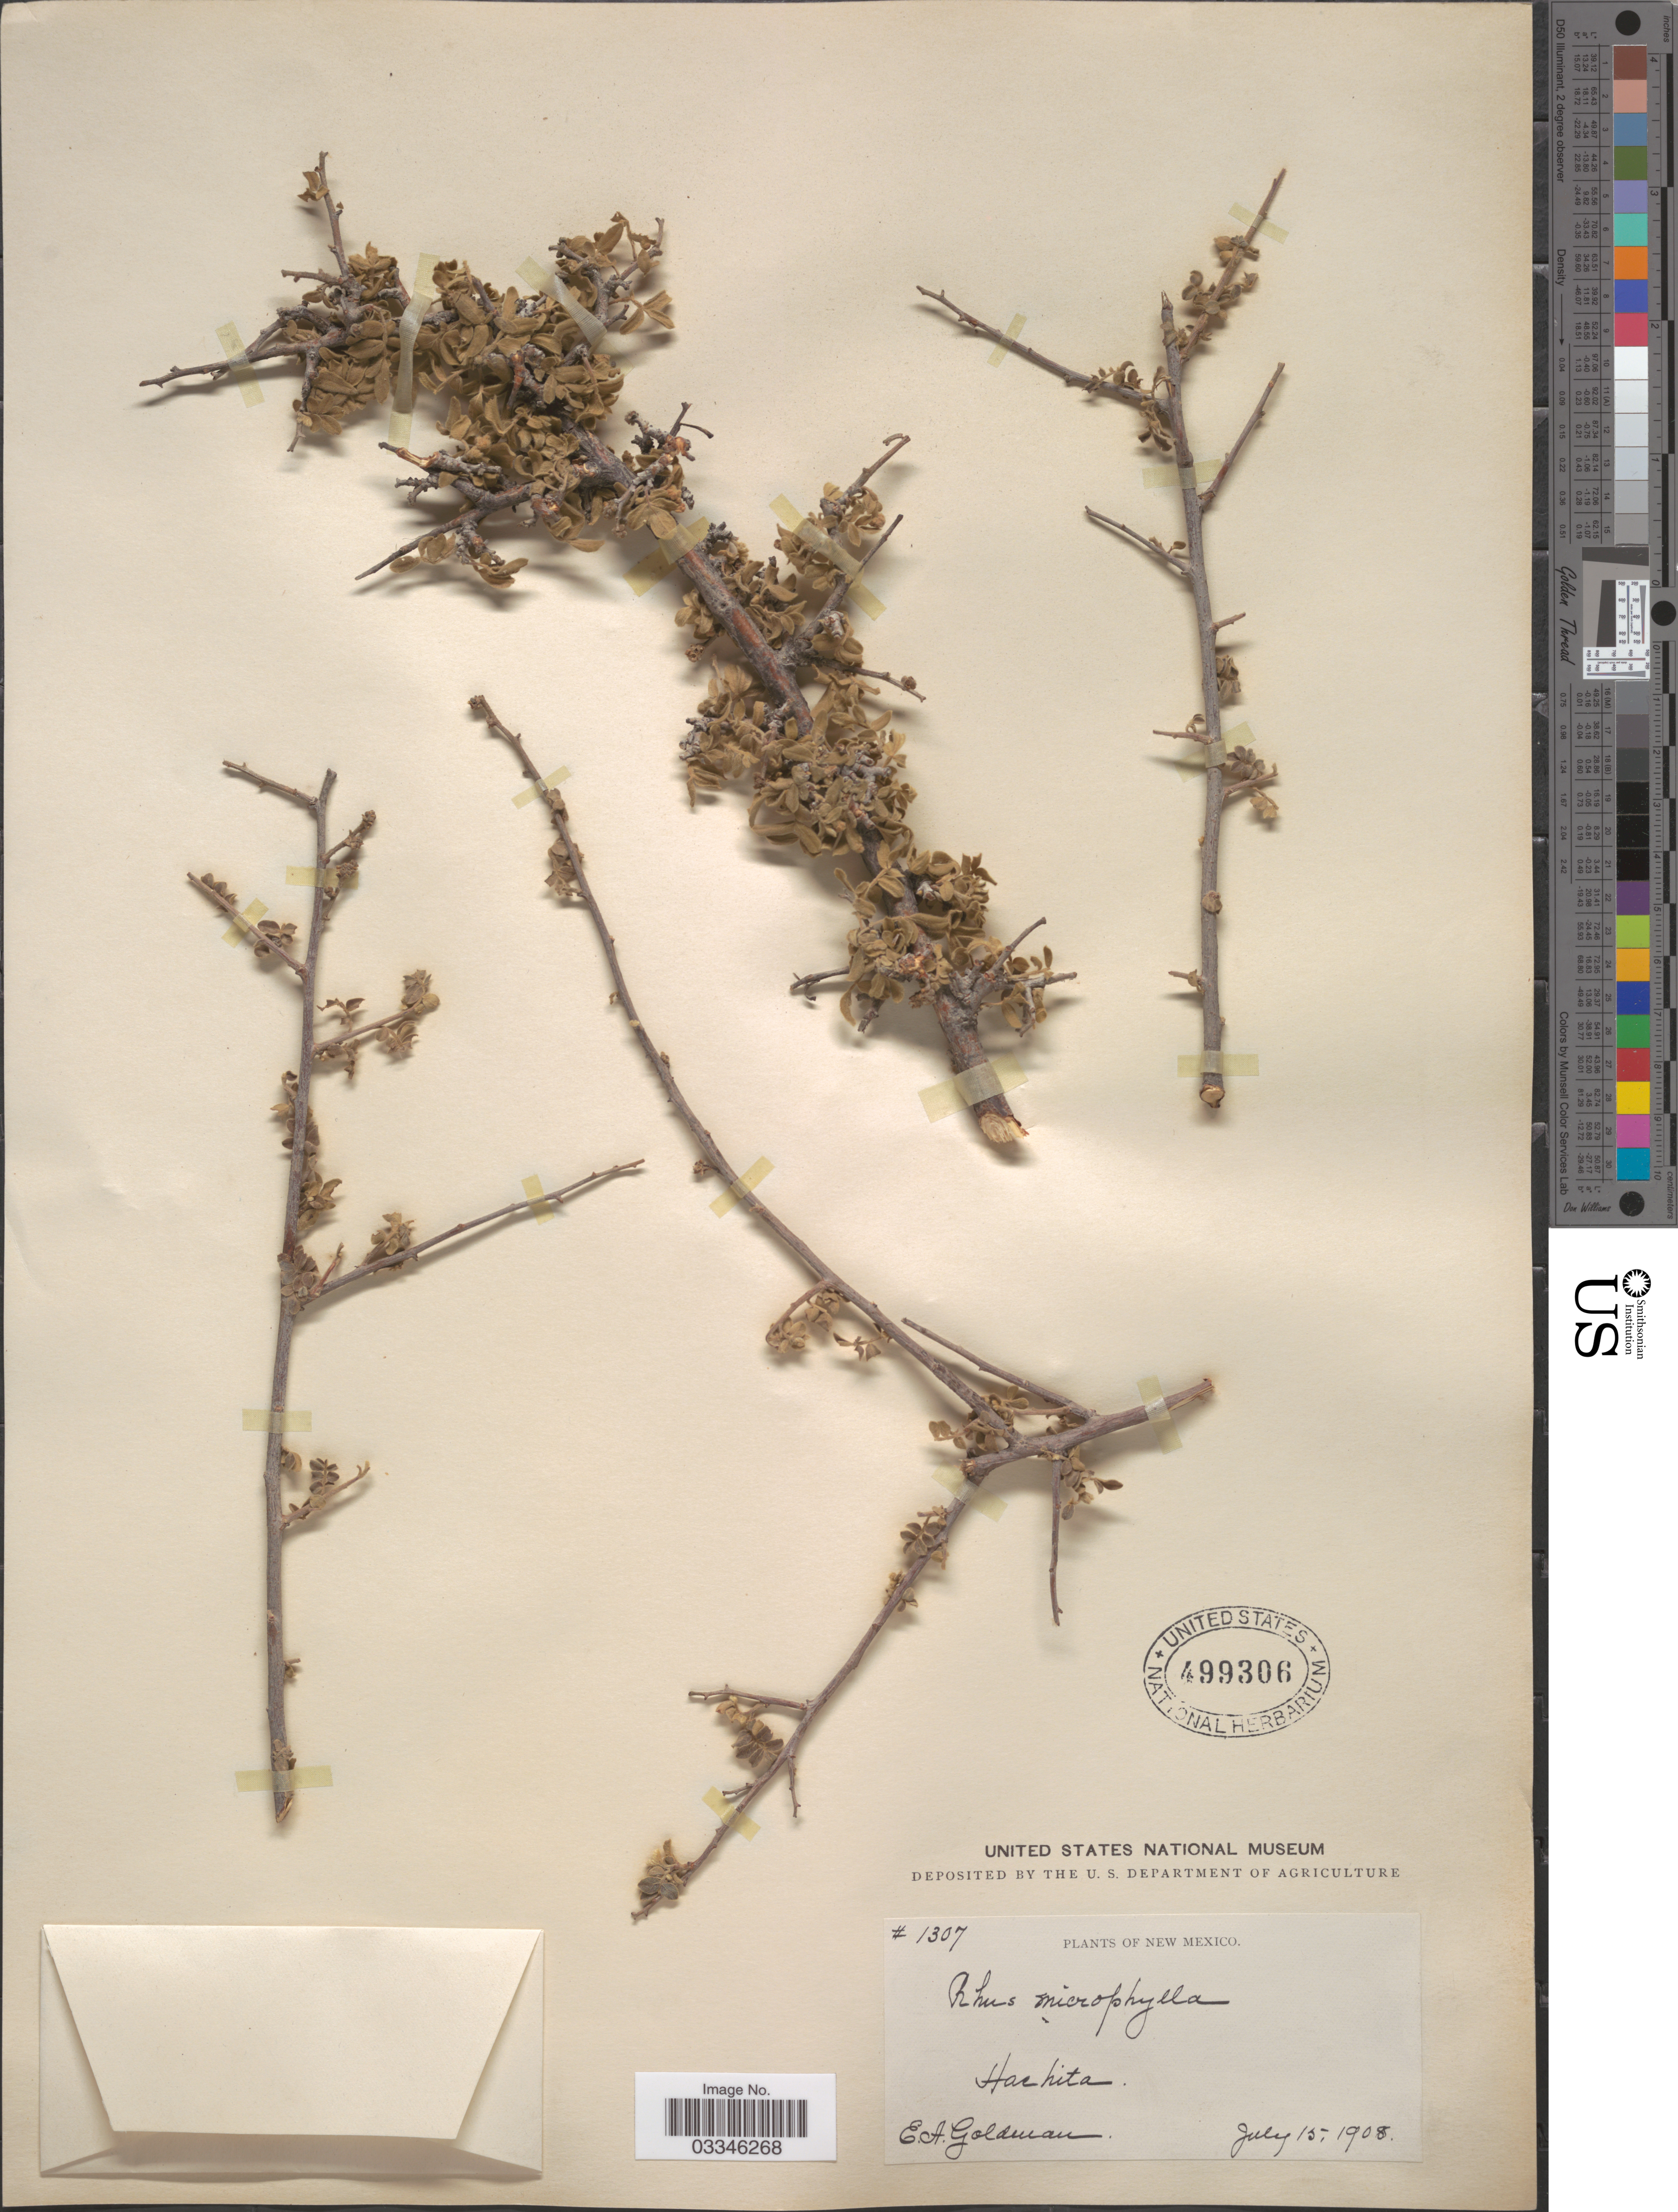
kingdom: Plantae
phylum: Tracheophyta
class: Magnoliopsida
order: Sapindales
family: Anacardiaceae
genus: Rhus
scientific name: Rhus microphylla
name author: Engelm.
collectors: E. A. Goldman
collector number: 1307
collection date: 1908-07-15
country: United States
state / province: New Mexico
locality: Hachita.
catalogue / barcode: US 499306